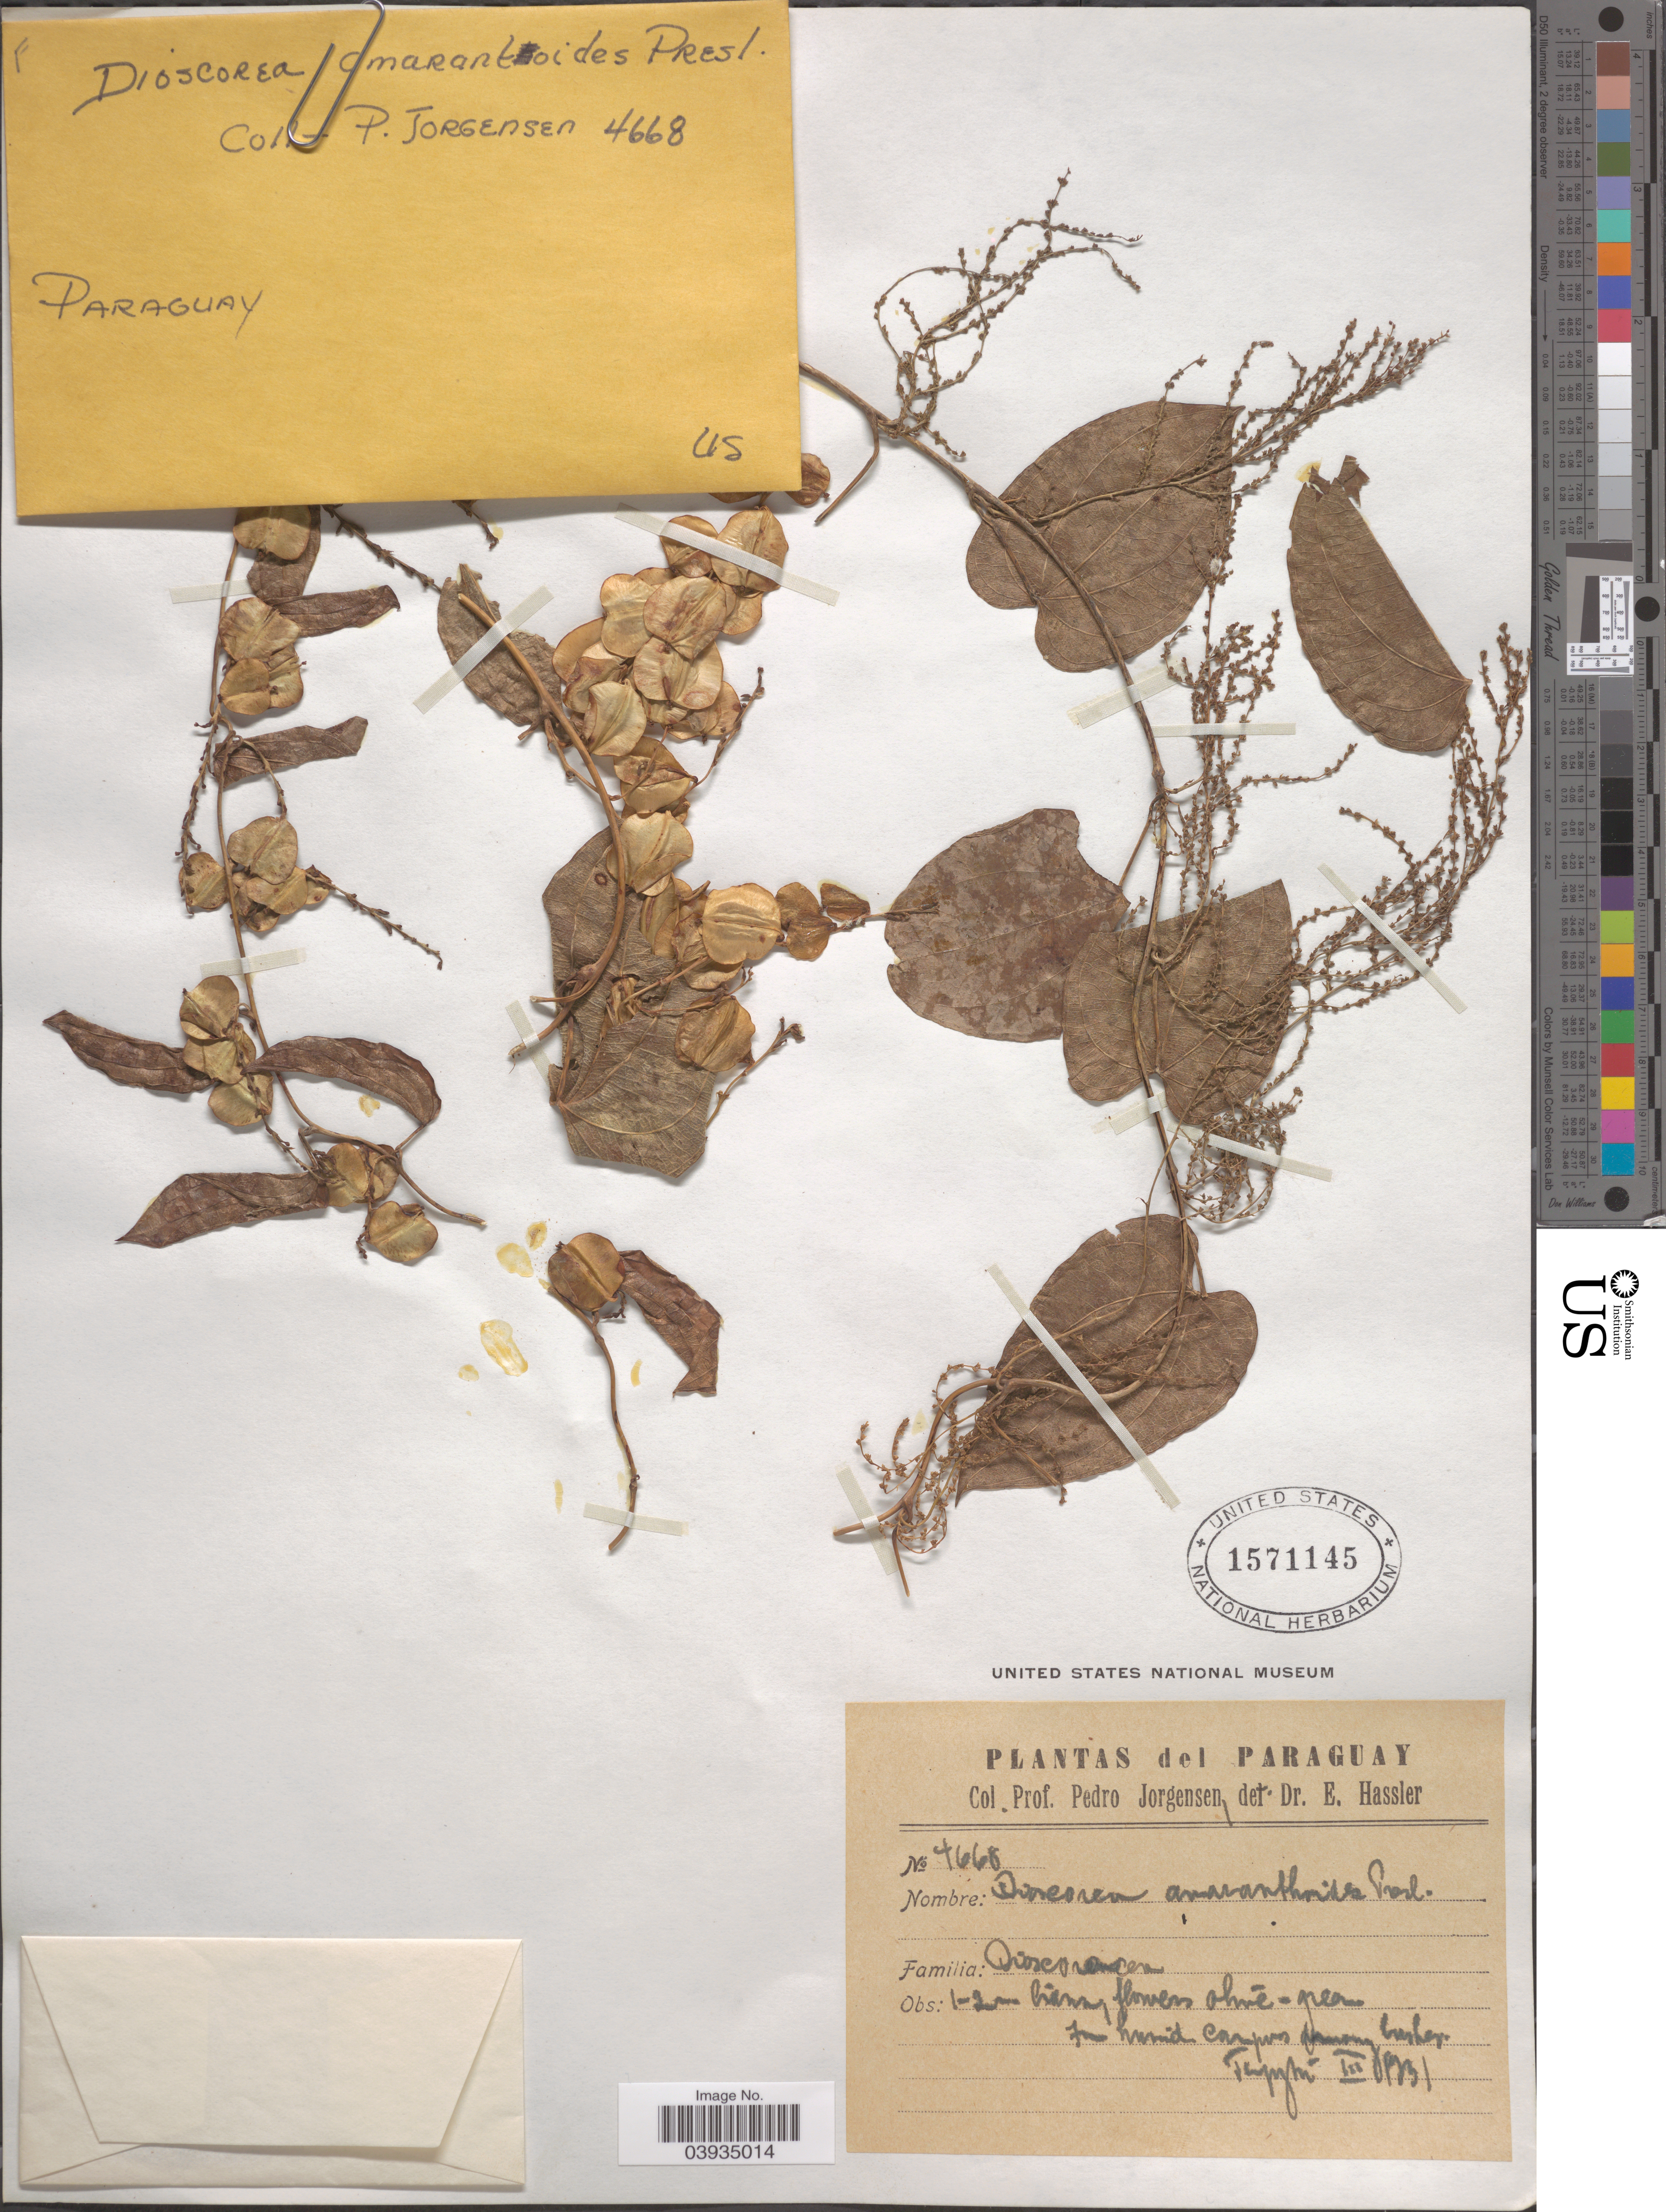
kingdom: Plantae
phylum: Tracheophyta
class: Liliopsida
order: Dioscoreales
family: Dioscoreaceae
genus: Dioscorea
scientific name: Dioscorea amaranthoides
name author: C. Presl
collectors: P. Jorgenson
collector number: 4668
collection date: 1893-03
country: Paraguay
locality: Tapyta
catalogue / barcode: US 1571145